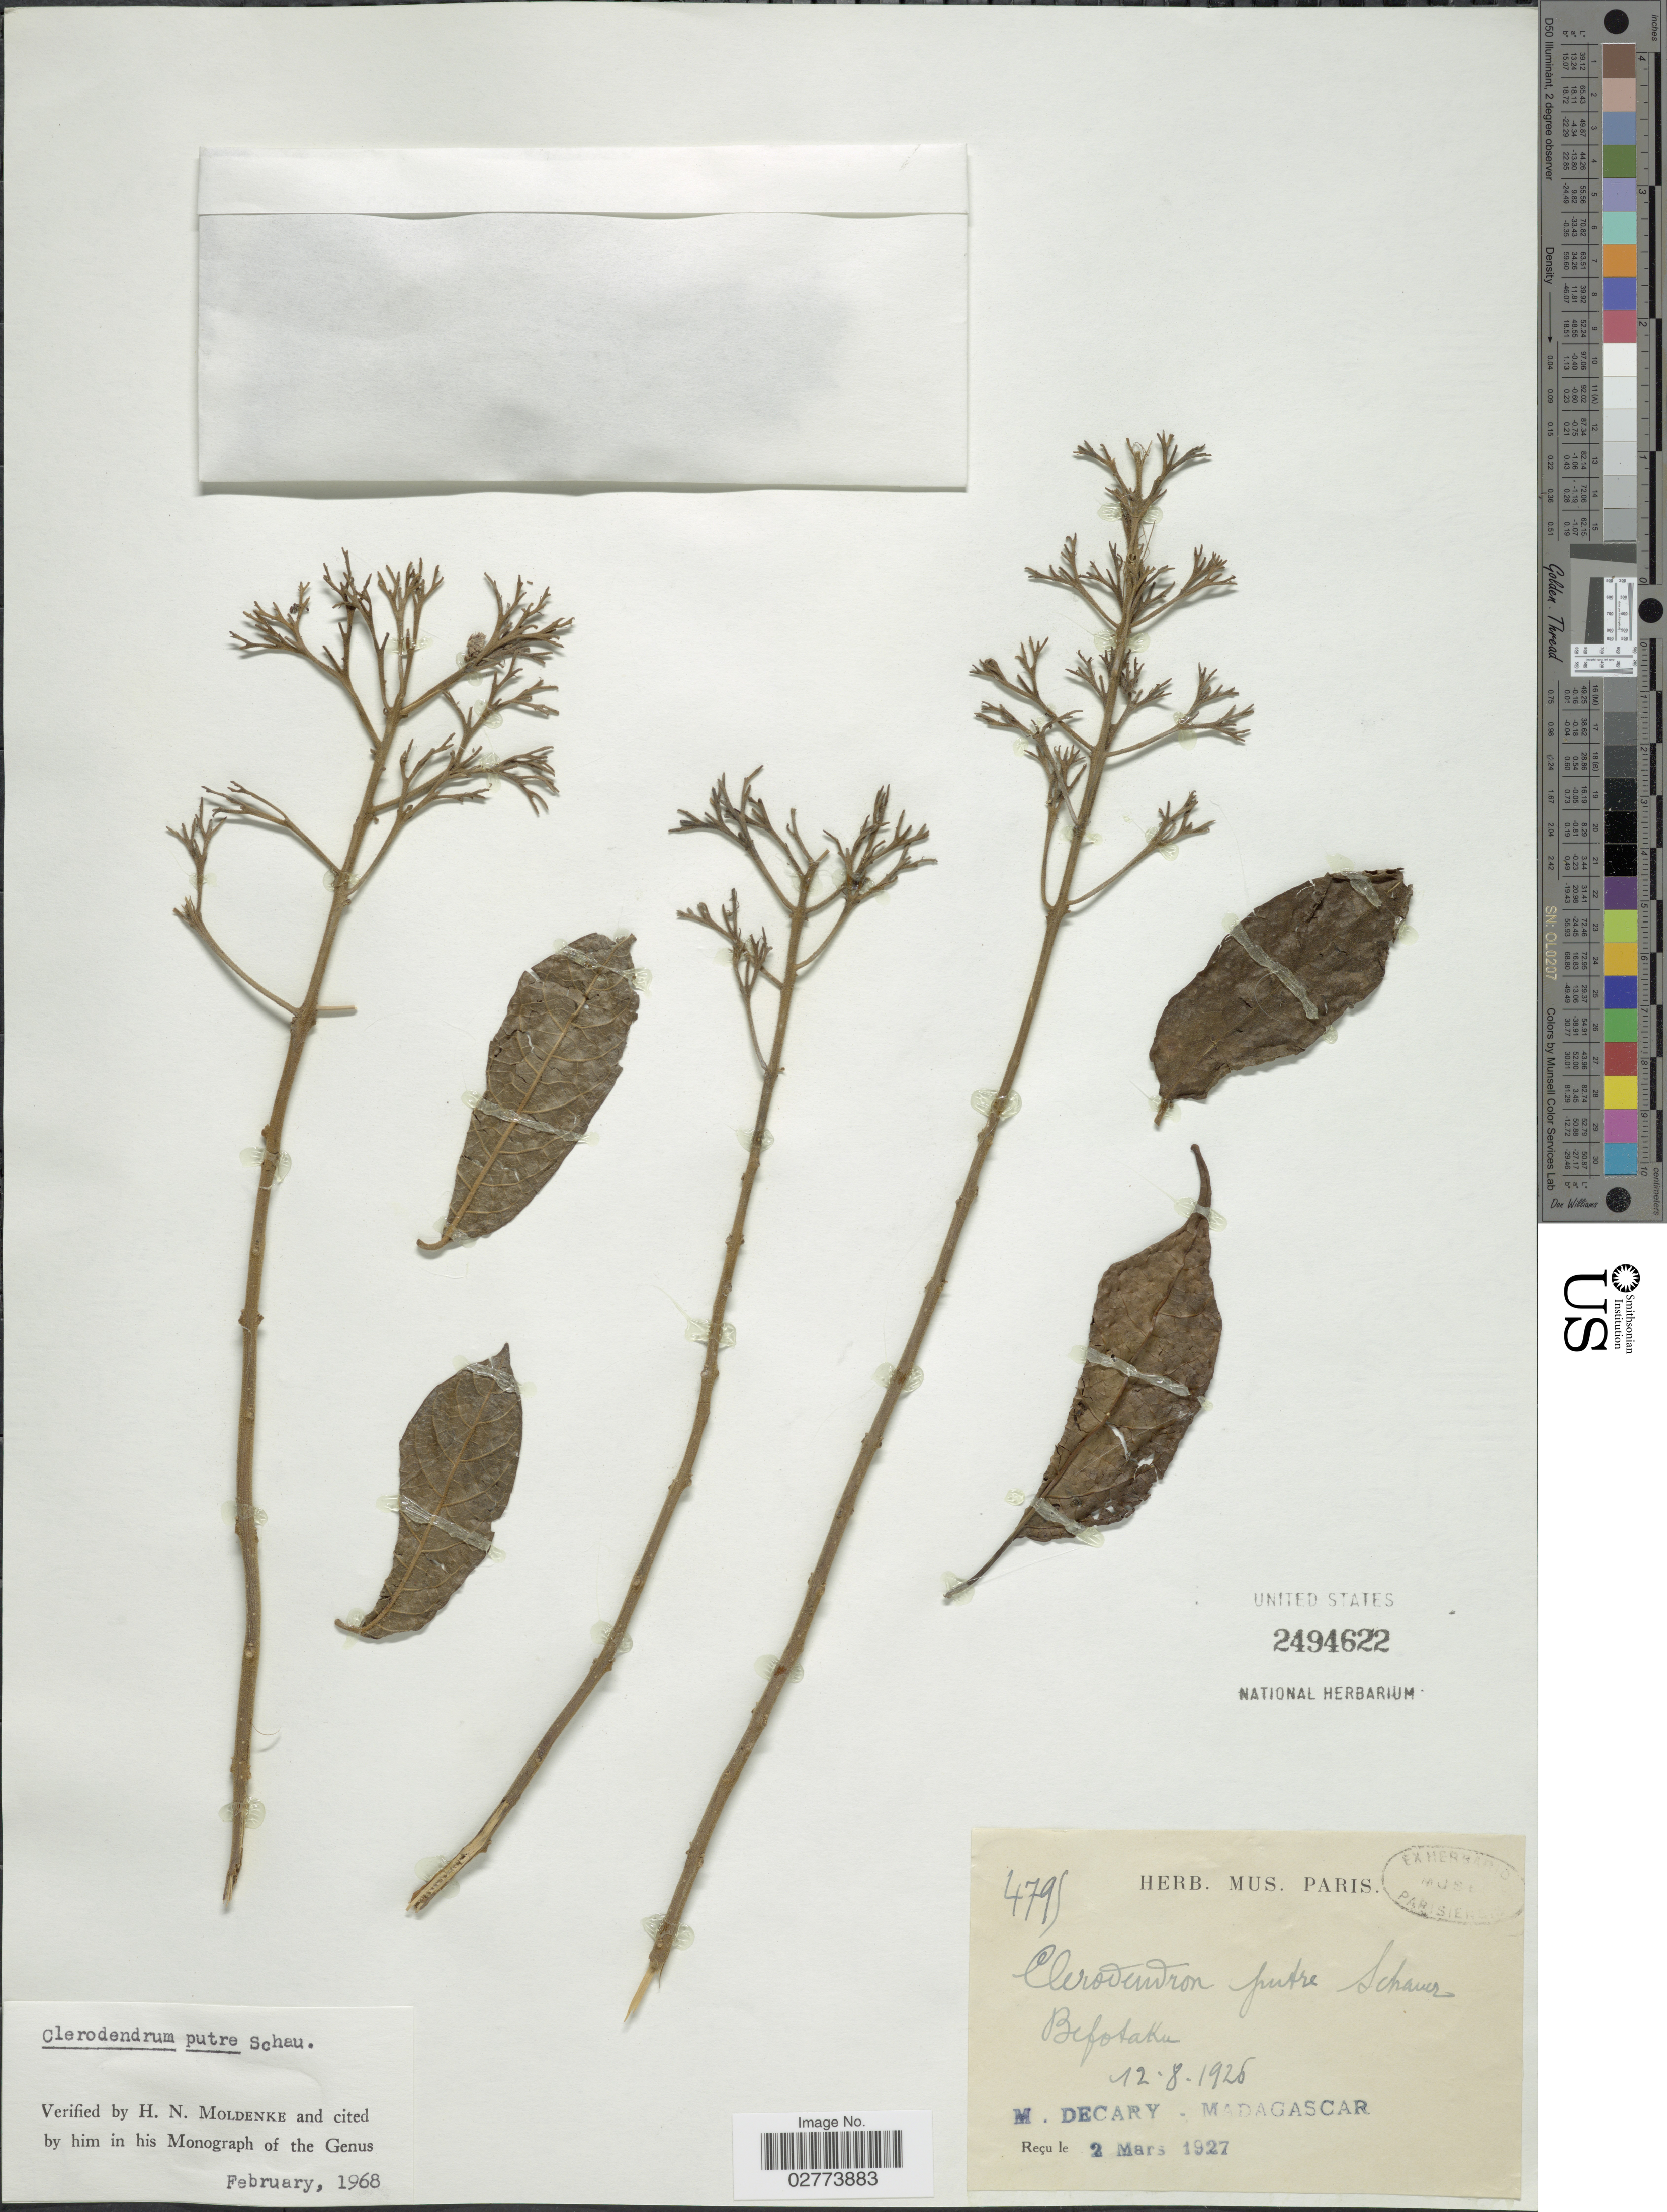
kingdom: Plantae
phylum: Tracheophyta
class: Magnoliopsida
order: Lamiales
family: Lamiaceae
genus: Clerodendrum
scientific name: Clerodendrum putre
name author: Schauer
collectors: R. Decary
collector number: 4795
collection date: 1926-08-12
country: Madagascar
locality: Befotaku.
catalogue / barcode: US 2494622